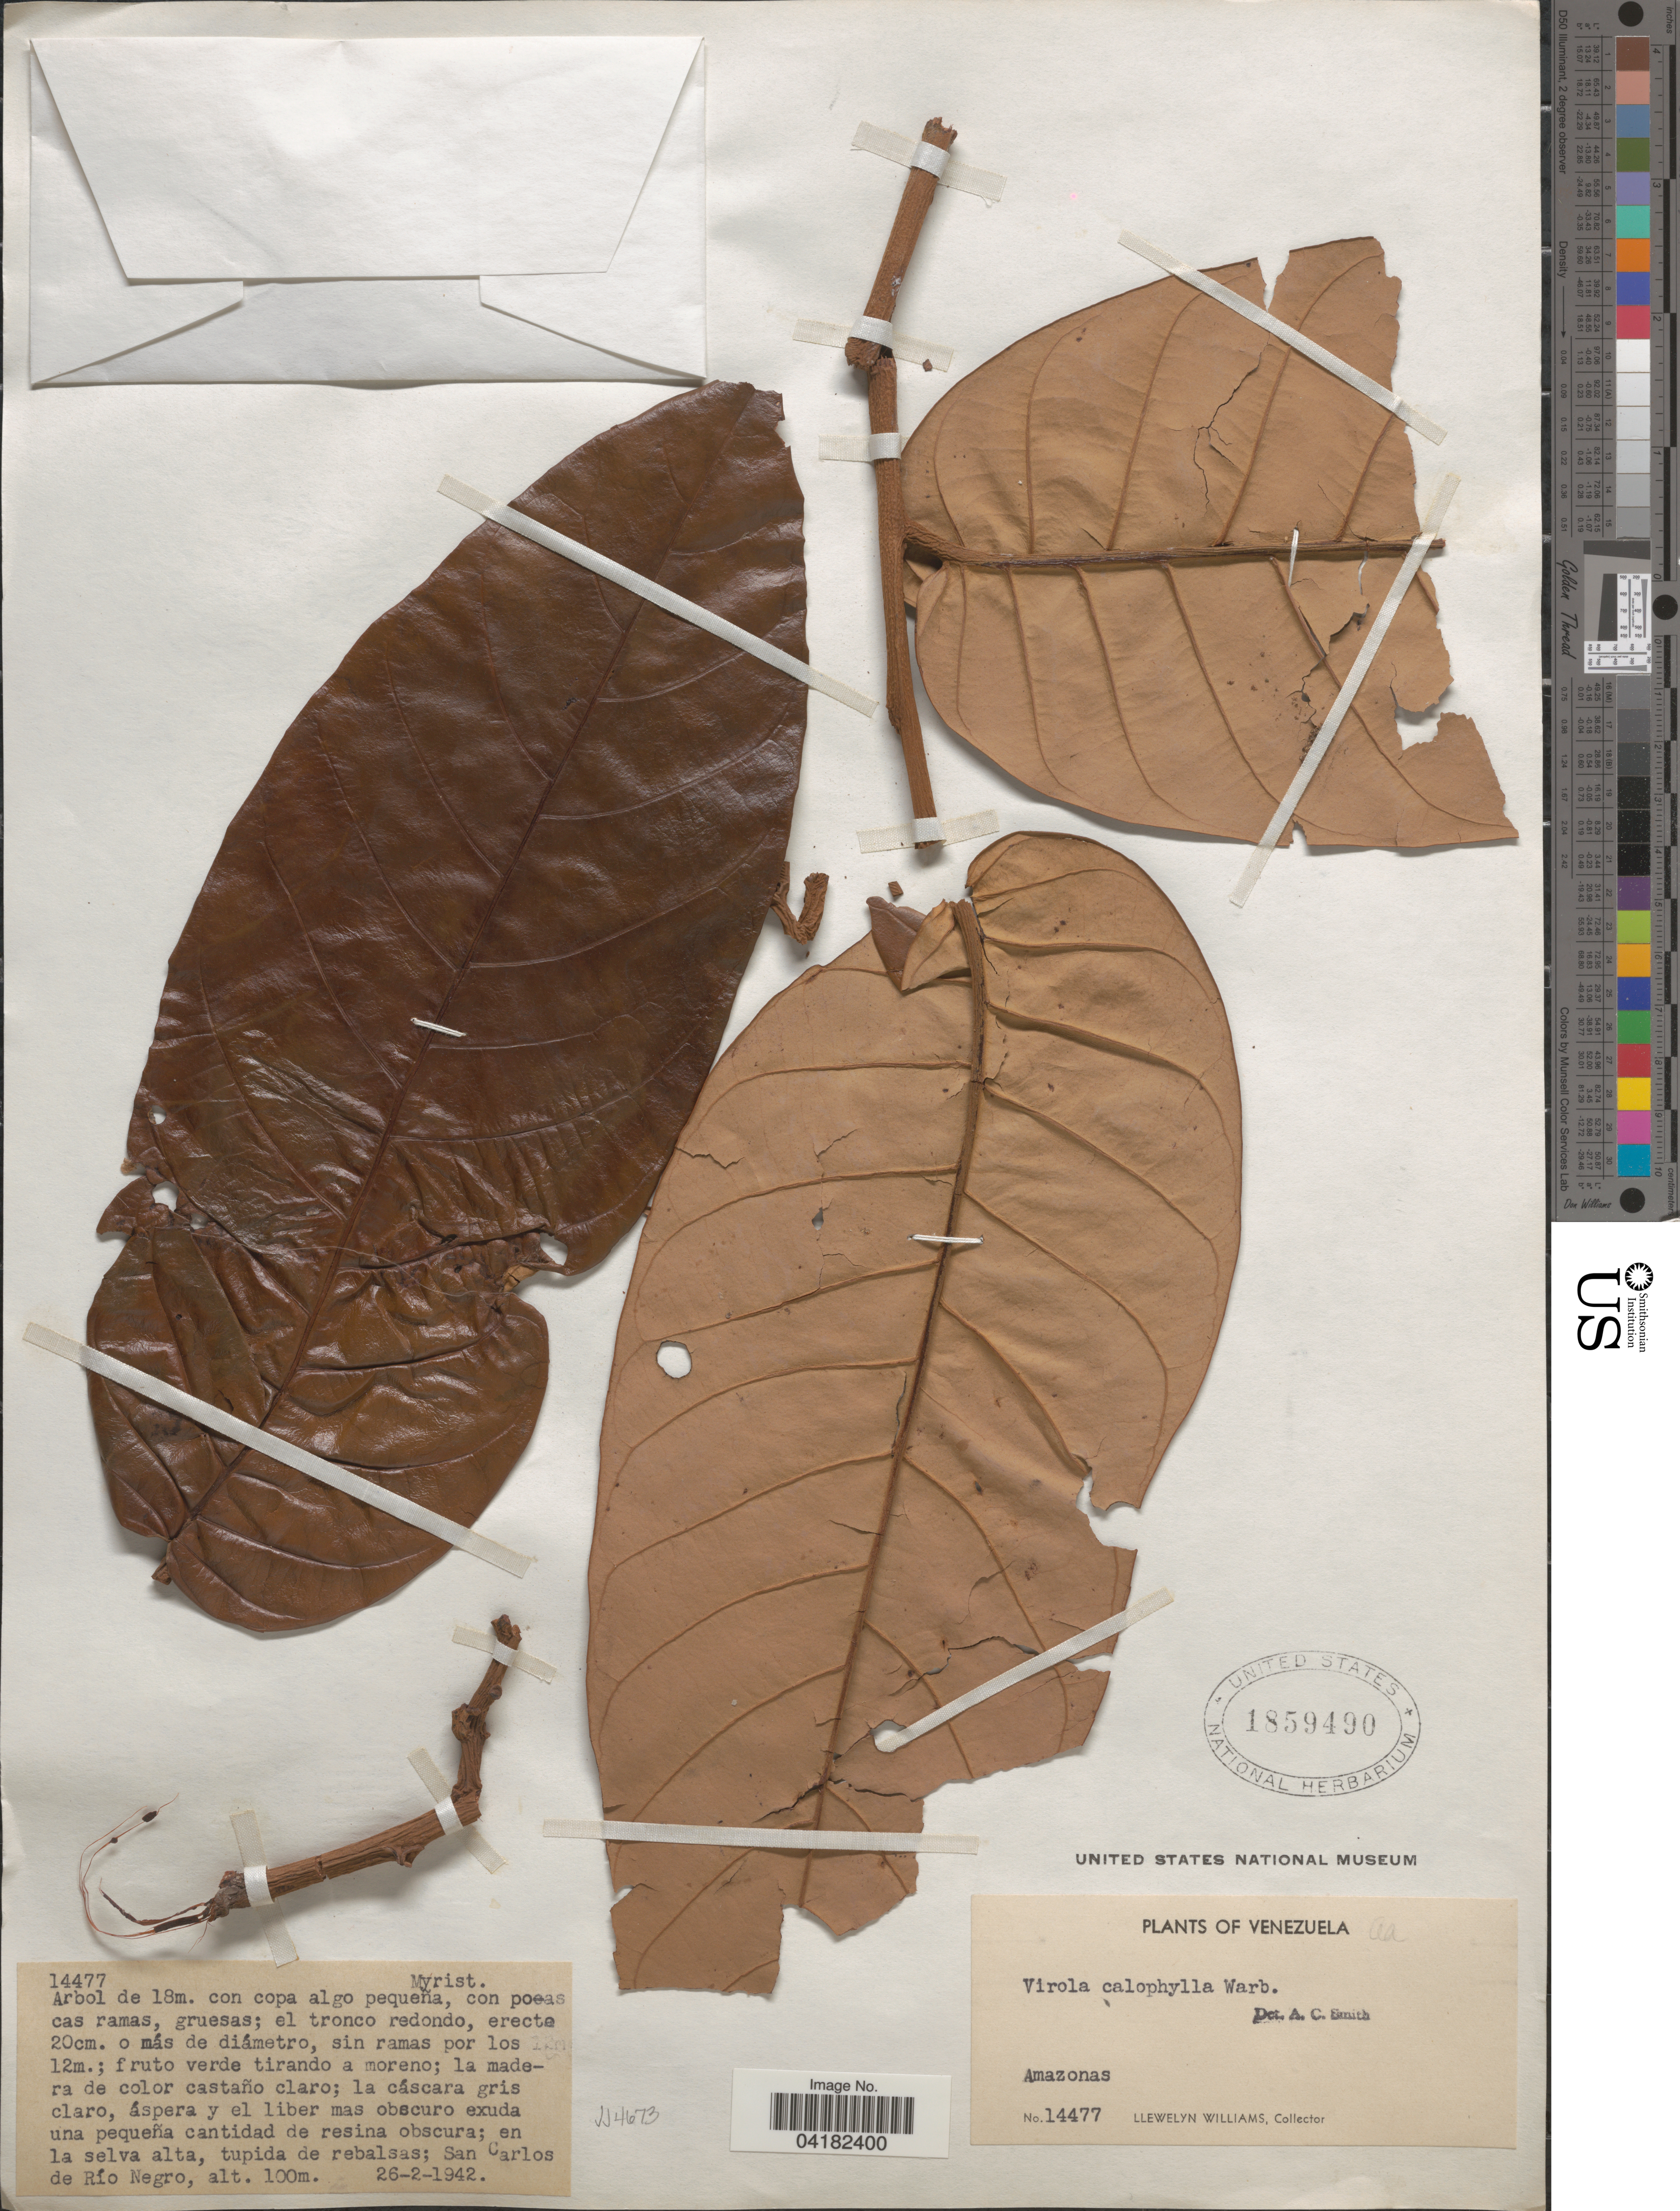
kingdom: Plantae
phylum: Tracheophyta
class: Magnoliopsida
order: Magnoliales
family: Myristicaceae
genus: Virola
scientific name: Virola calophylla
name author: (Spruce) Warb.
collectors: Ll. Williams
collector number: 14477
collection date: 1942-02-26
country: Venezuela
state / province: Amazonas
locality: San Carlos de Río Negro.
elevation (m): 100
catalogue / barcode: US 1859490